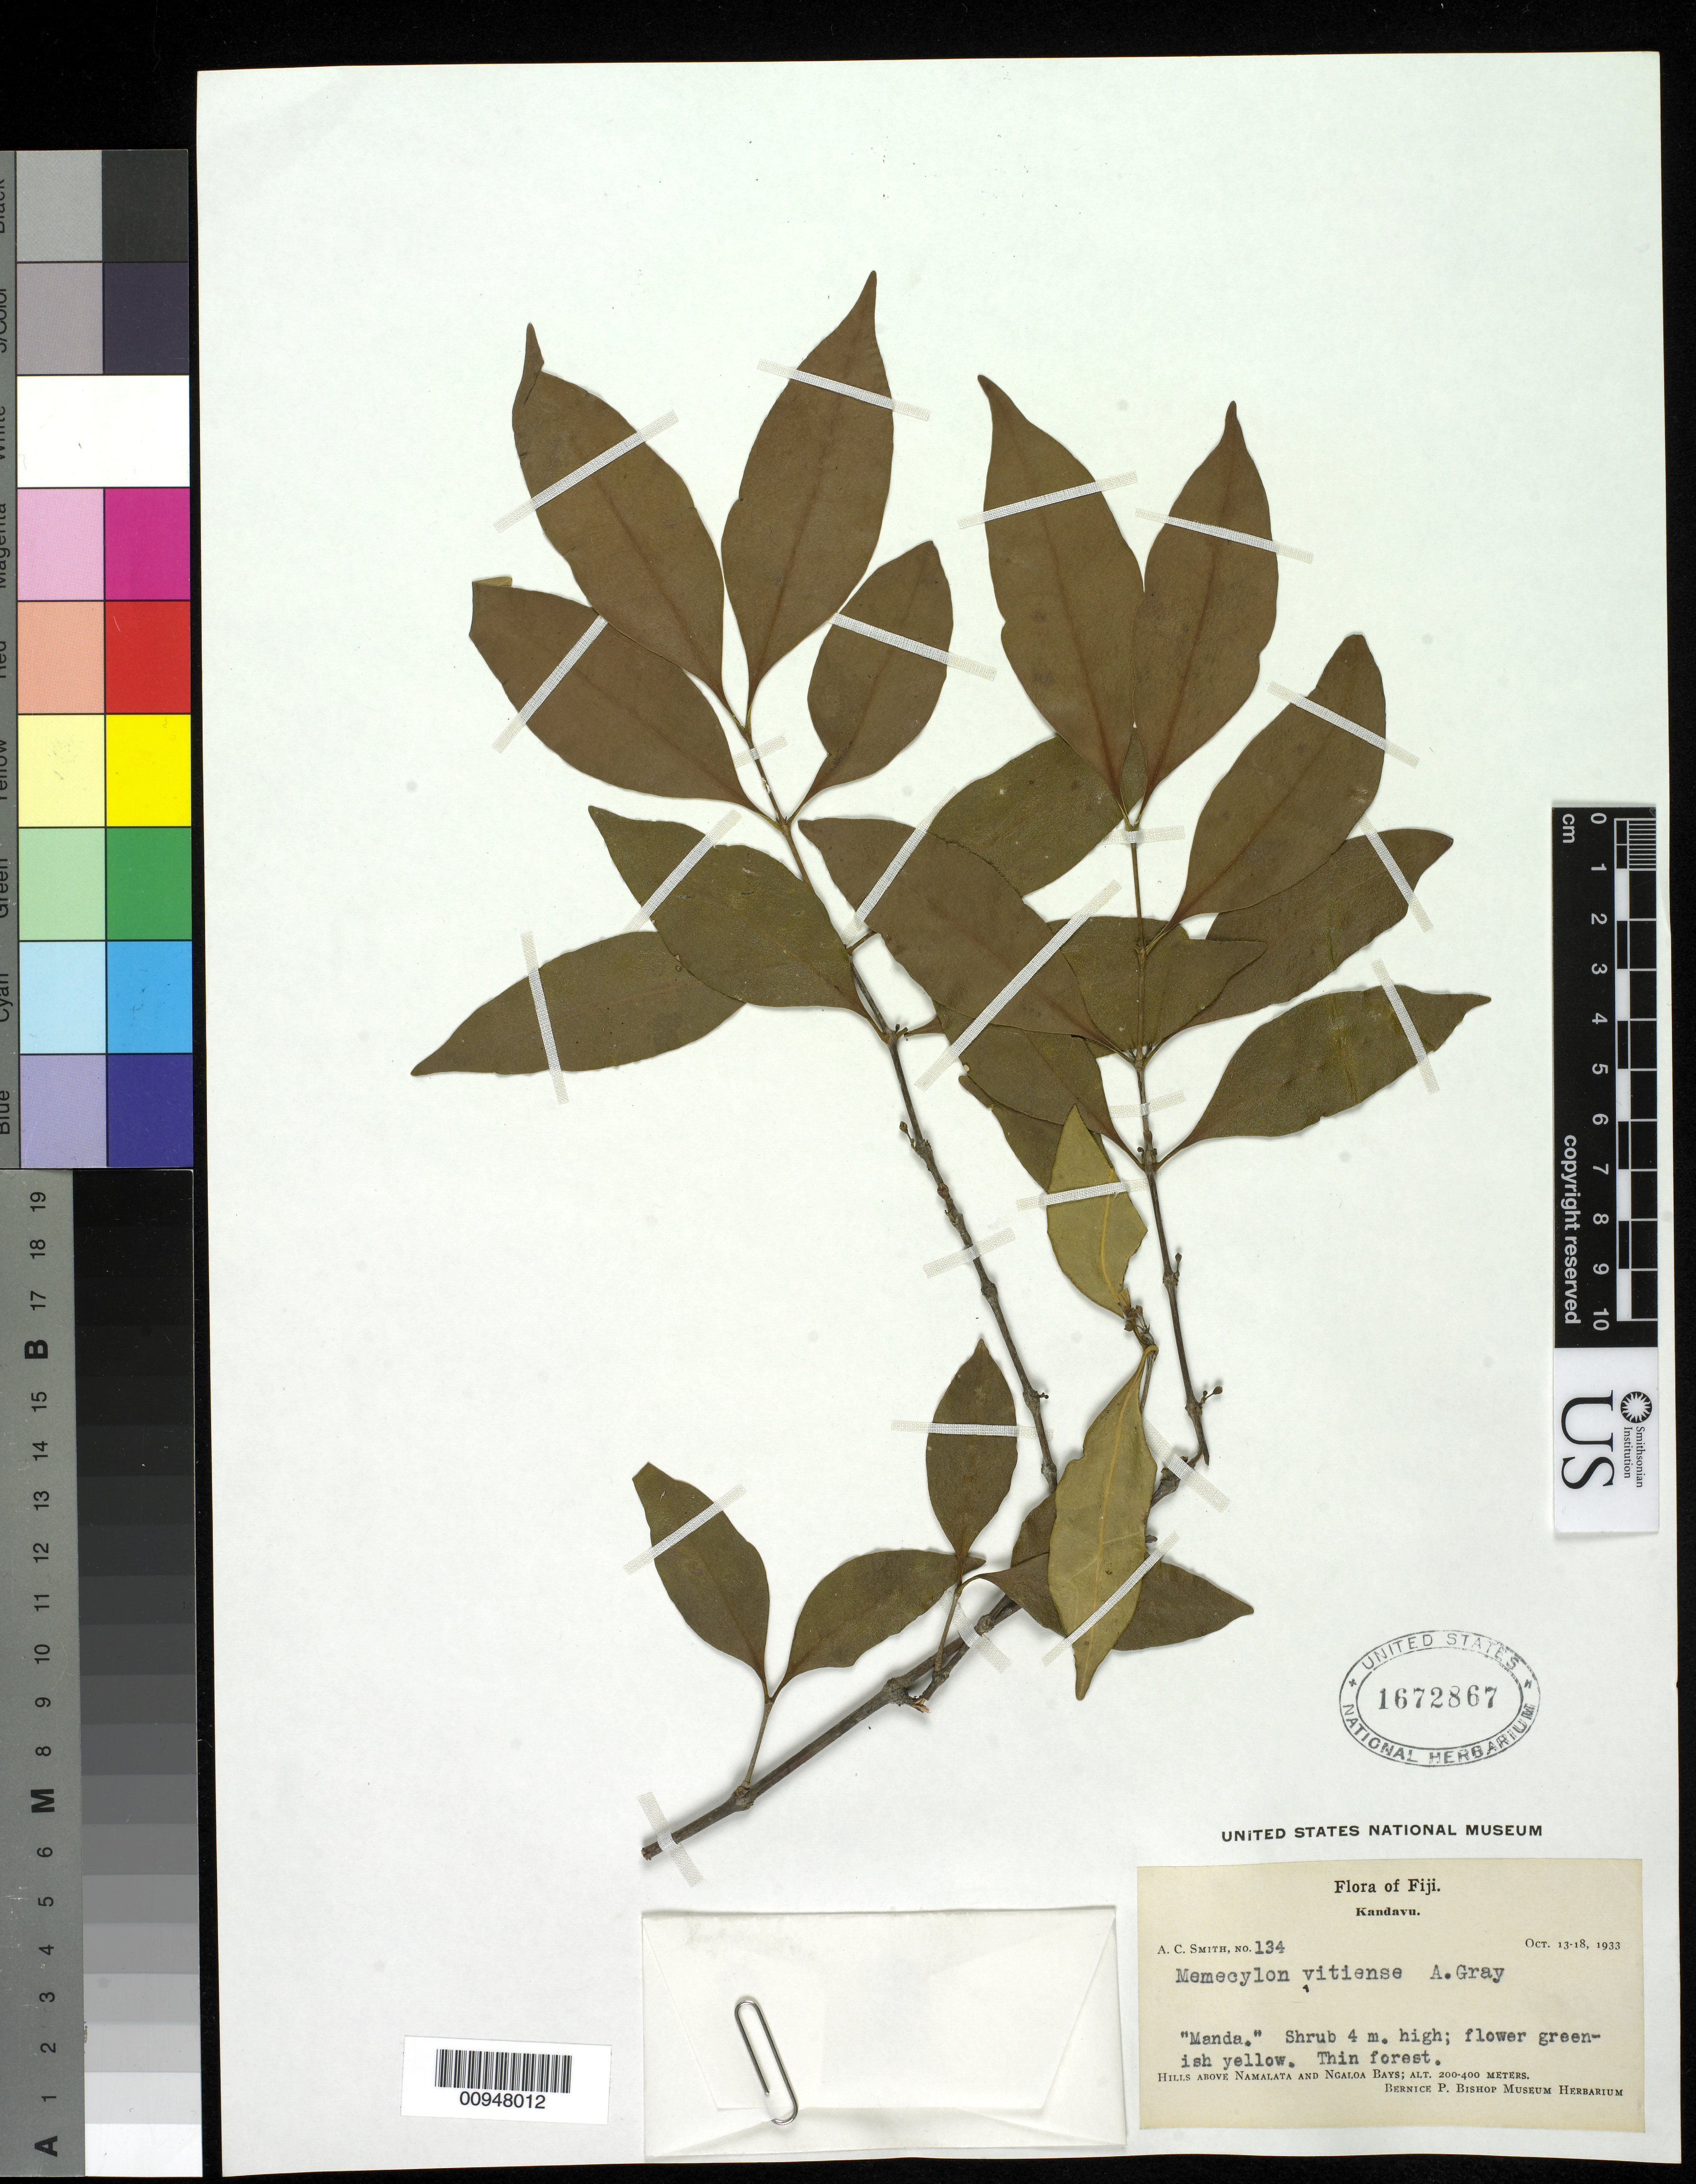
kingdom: Plantae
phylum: Tracheophyta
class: Magnoliopsida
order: Myrtales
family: Melastomataceae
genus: Memecylon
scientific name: Memecylon vitiense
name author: A. Gray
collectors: C. A. Smith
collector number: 134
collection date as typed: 13 Oct 1933 to 18 Oct 1933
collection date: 1933-10-13/1933-10-18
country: Fiji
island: Kadavu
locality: Hills above Namalata and Ngaloa Bays.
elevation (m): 200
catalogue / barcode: US 1672867